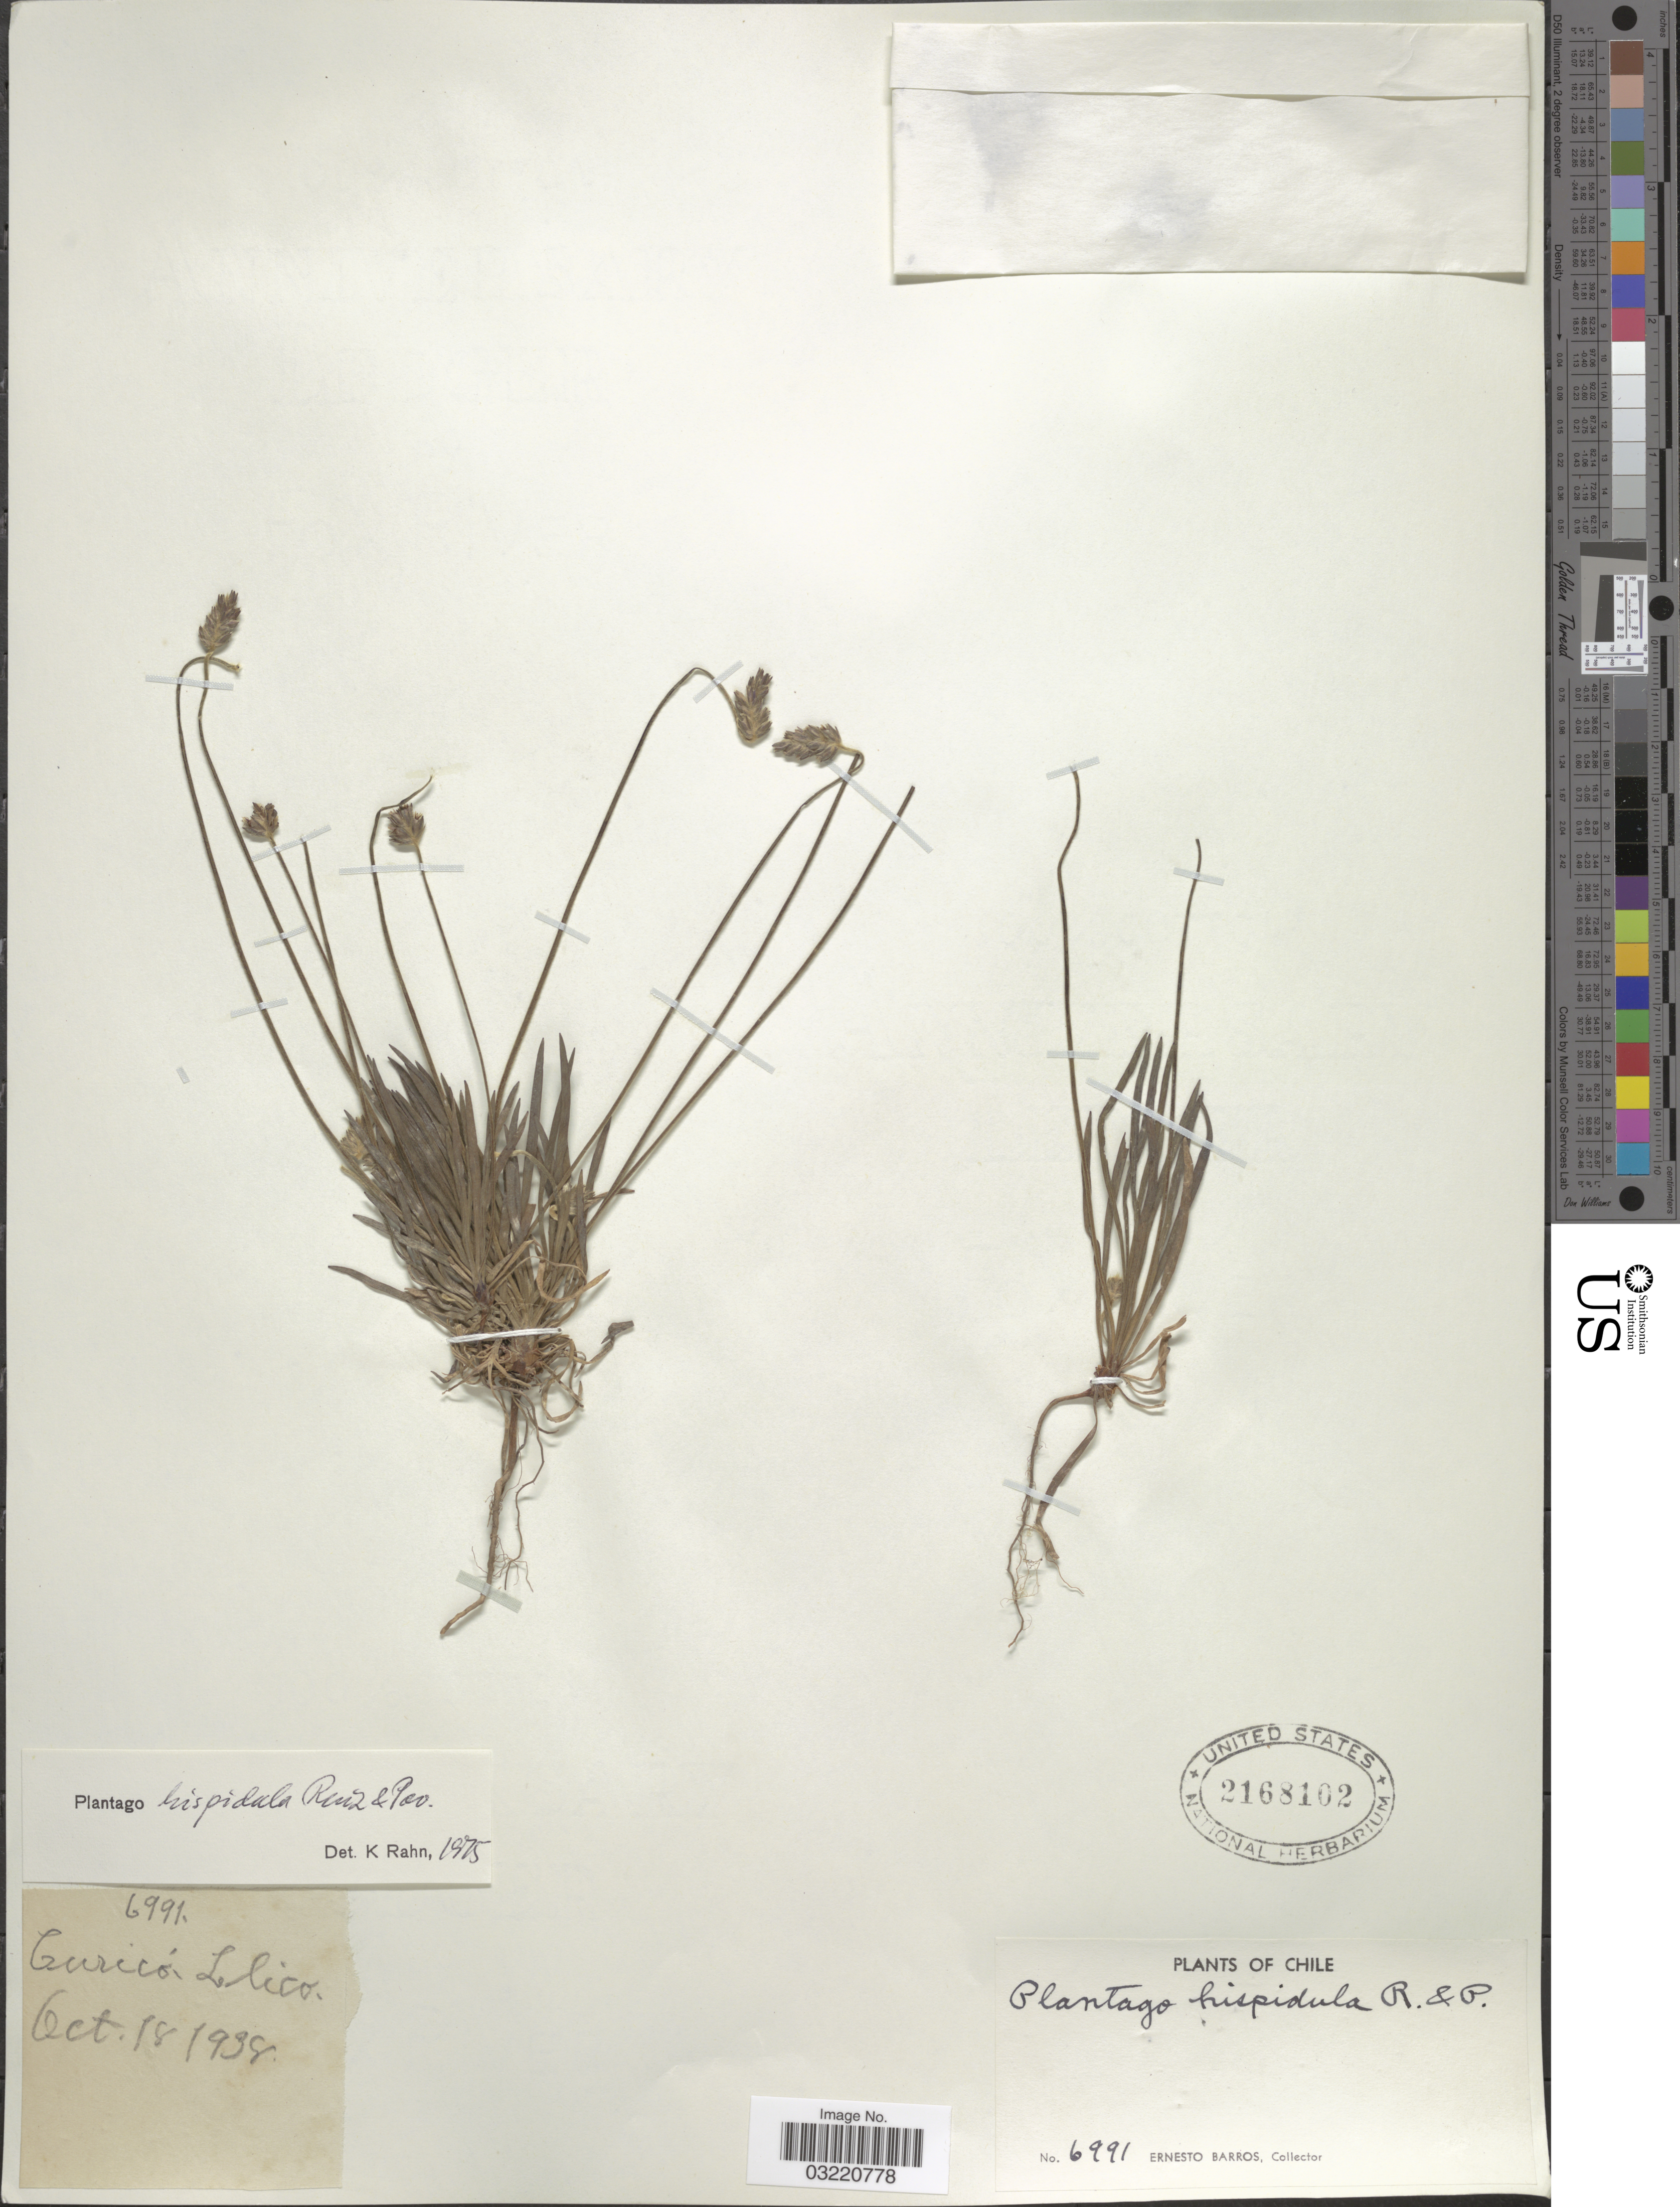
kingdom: Plantae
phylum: Tracheophyta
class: Magnoliopsida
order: Lamiales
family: Plantaginaceae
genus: Plantago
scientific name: Plantago hispidula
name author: Ruiz & Pav.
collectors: E. Barros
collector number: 6991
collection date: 1938-10-18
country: Chile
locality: Curicó. Llico.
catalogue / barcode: US 2168102